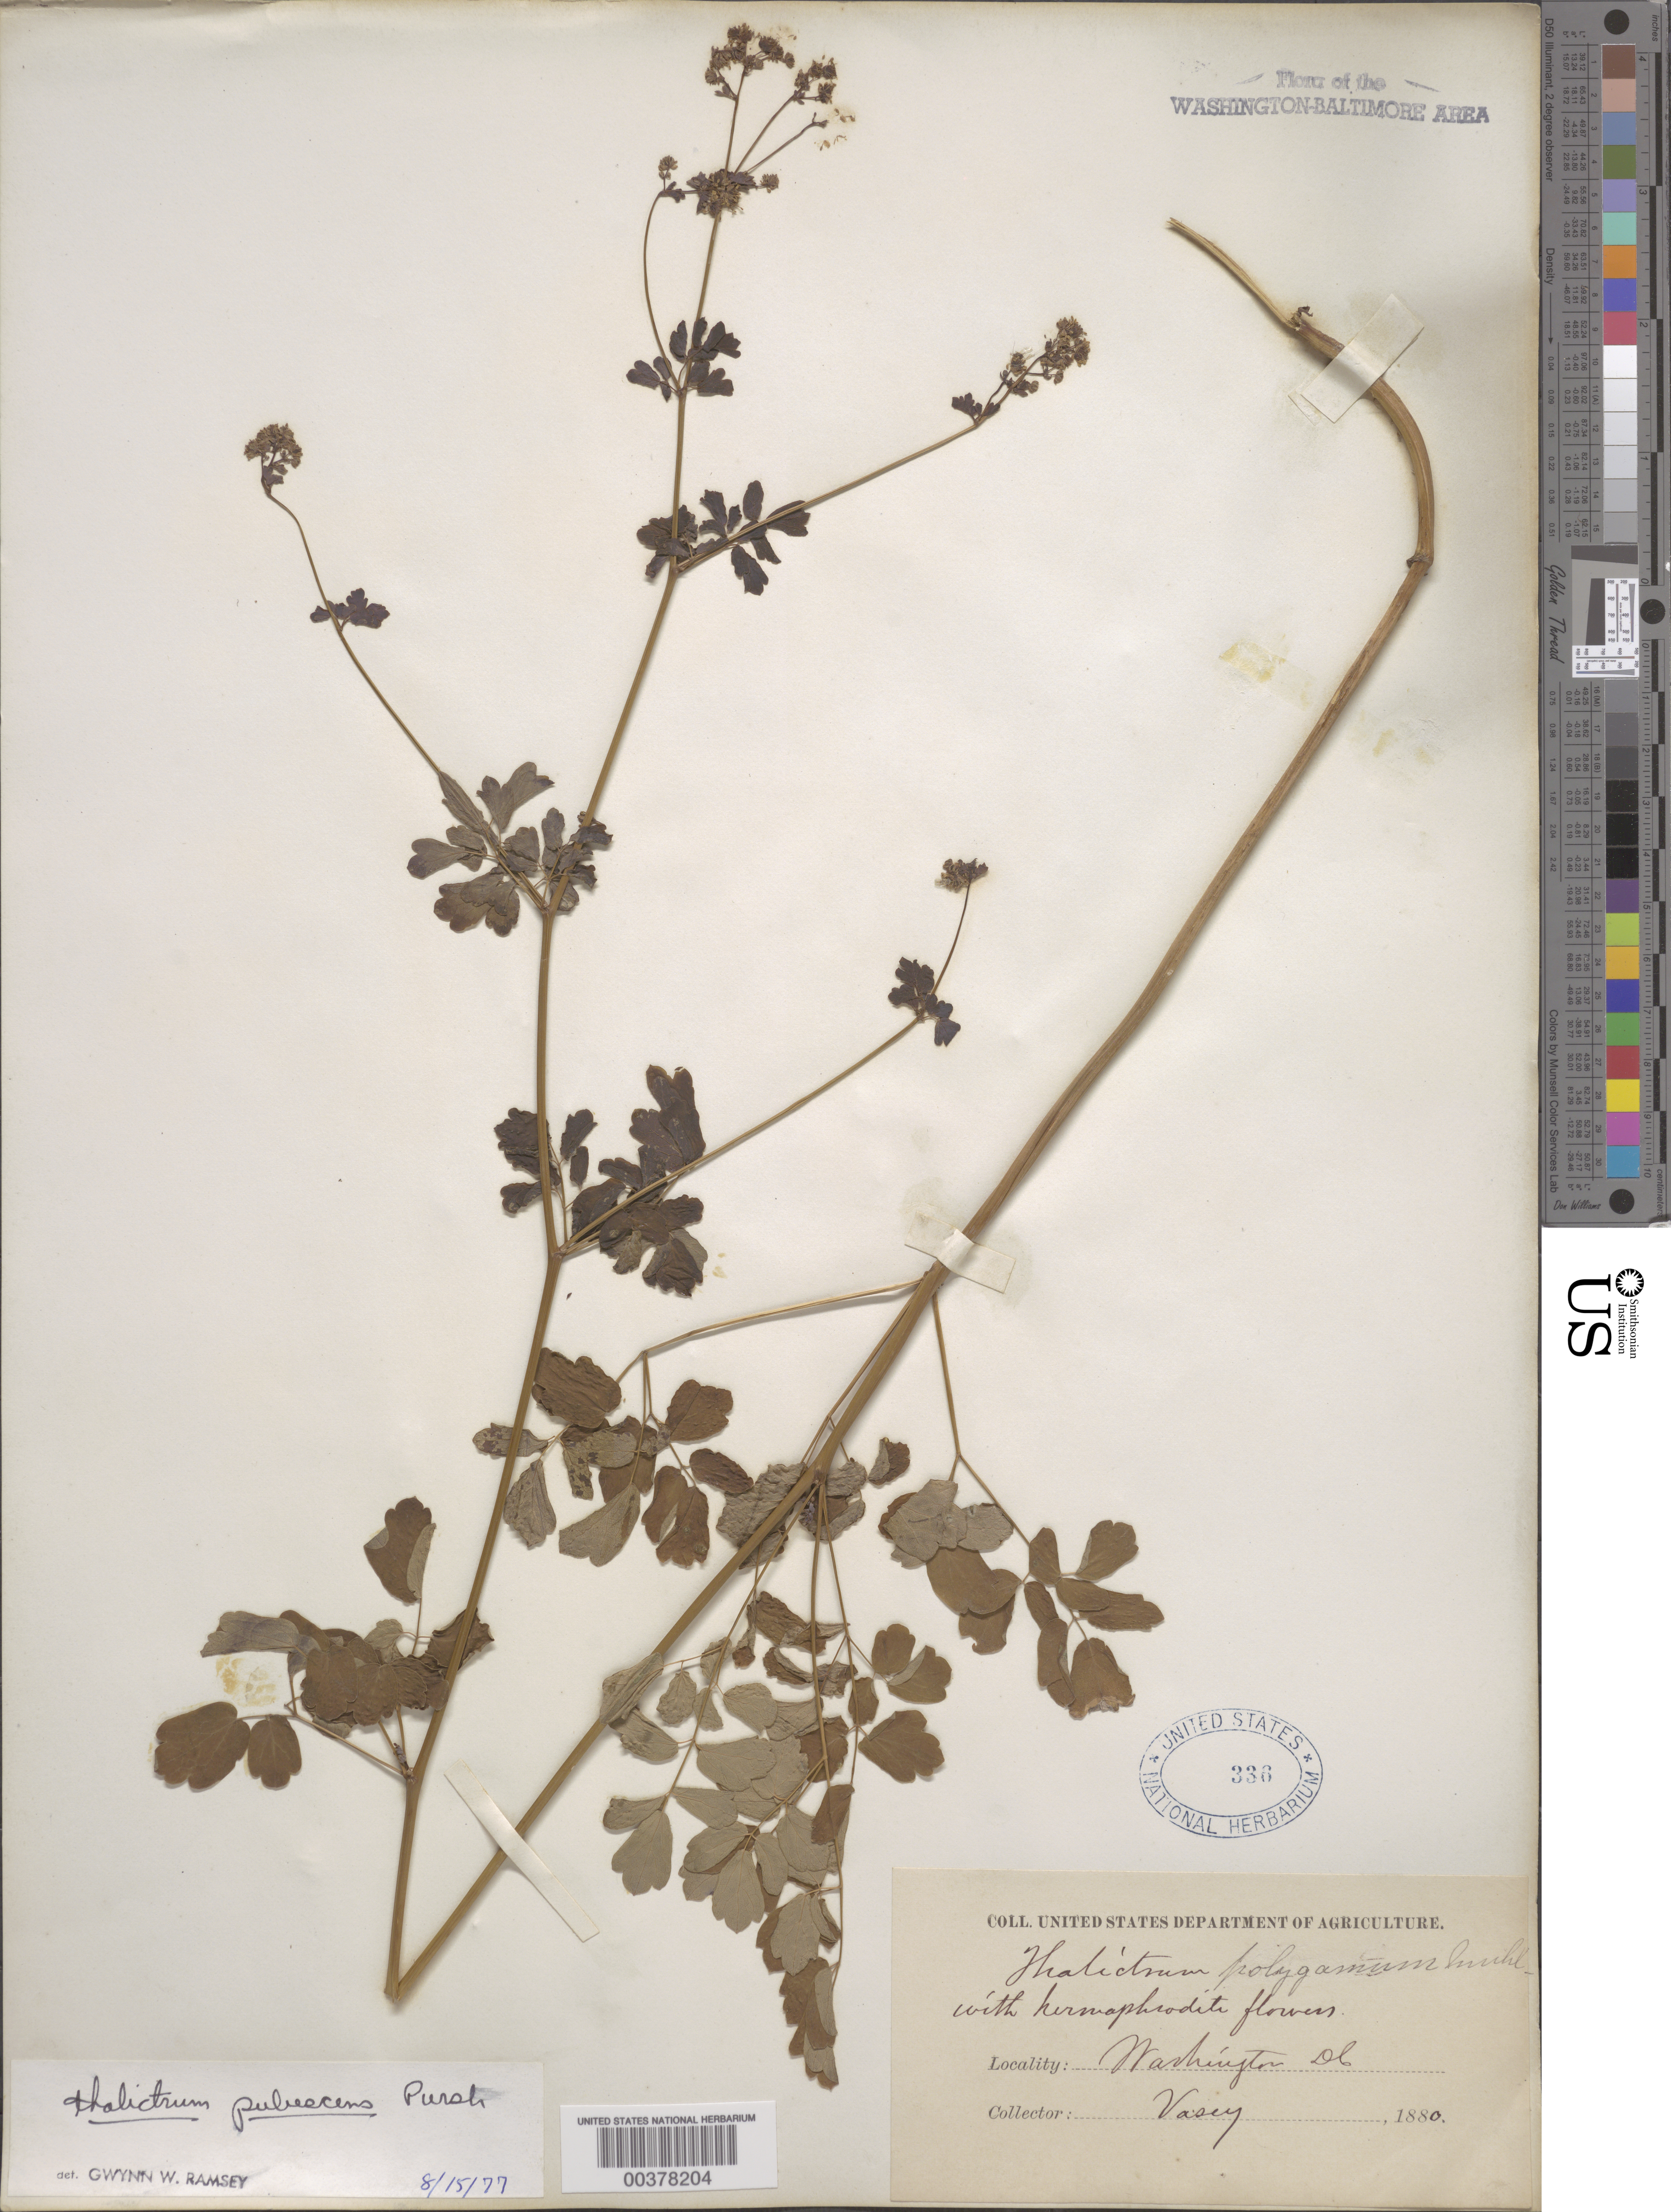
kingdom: Plantae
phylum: Tracheophyta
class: Magnoliopsida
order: Ranunculales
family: Ranunculaceae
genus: Thalictrum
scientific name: Thalictrum pubescens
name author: Pursh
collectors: G. Vasey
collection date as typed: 1880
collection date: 1880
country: United States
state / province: District of Columbia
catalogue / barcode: US 336